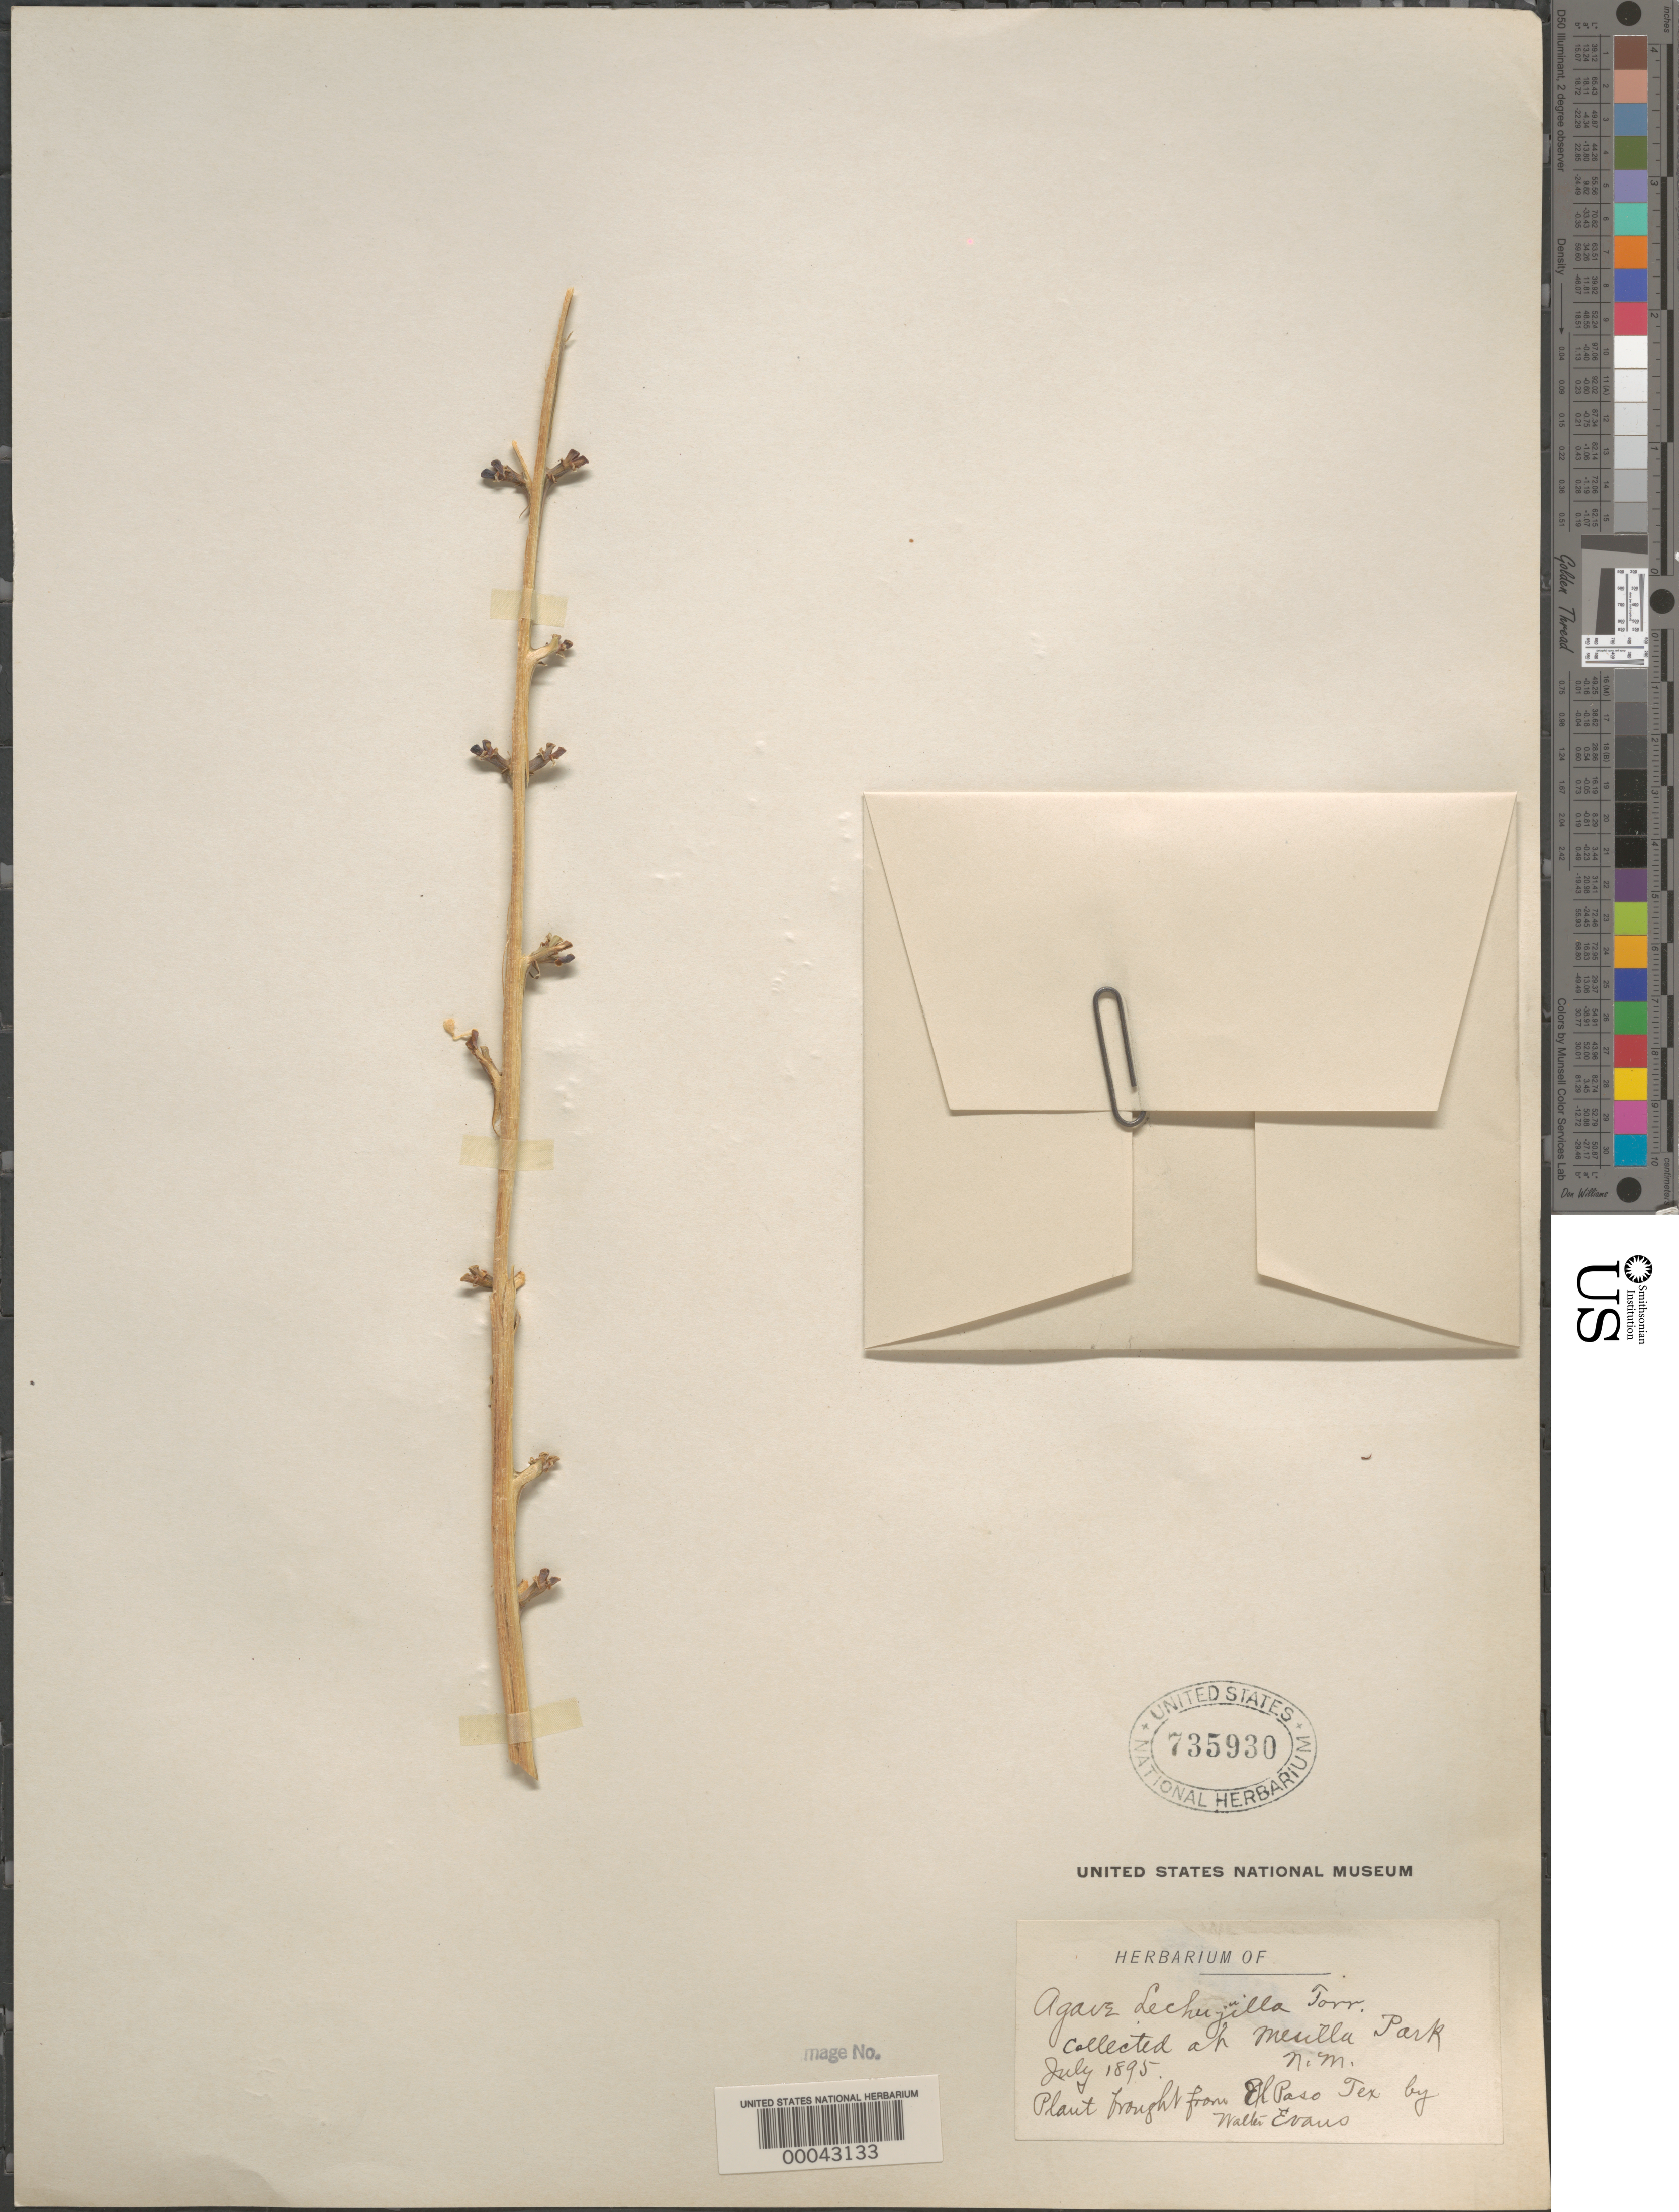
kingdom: Plantae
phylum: Tracheophyta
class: Liliopsida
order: Asparagales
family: Asparagaceae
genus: Agave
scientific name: Agave lechuguilla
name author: Torr.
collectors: W. H. Evans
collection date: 1895-07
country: United States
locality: Mesilla Park, N. M. [unsure placement] El Paso, Tex. [unsure placement]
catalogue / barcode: US 735930